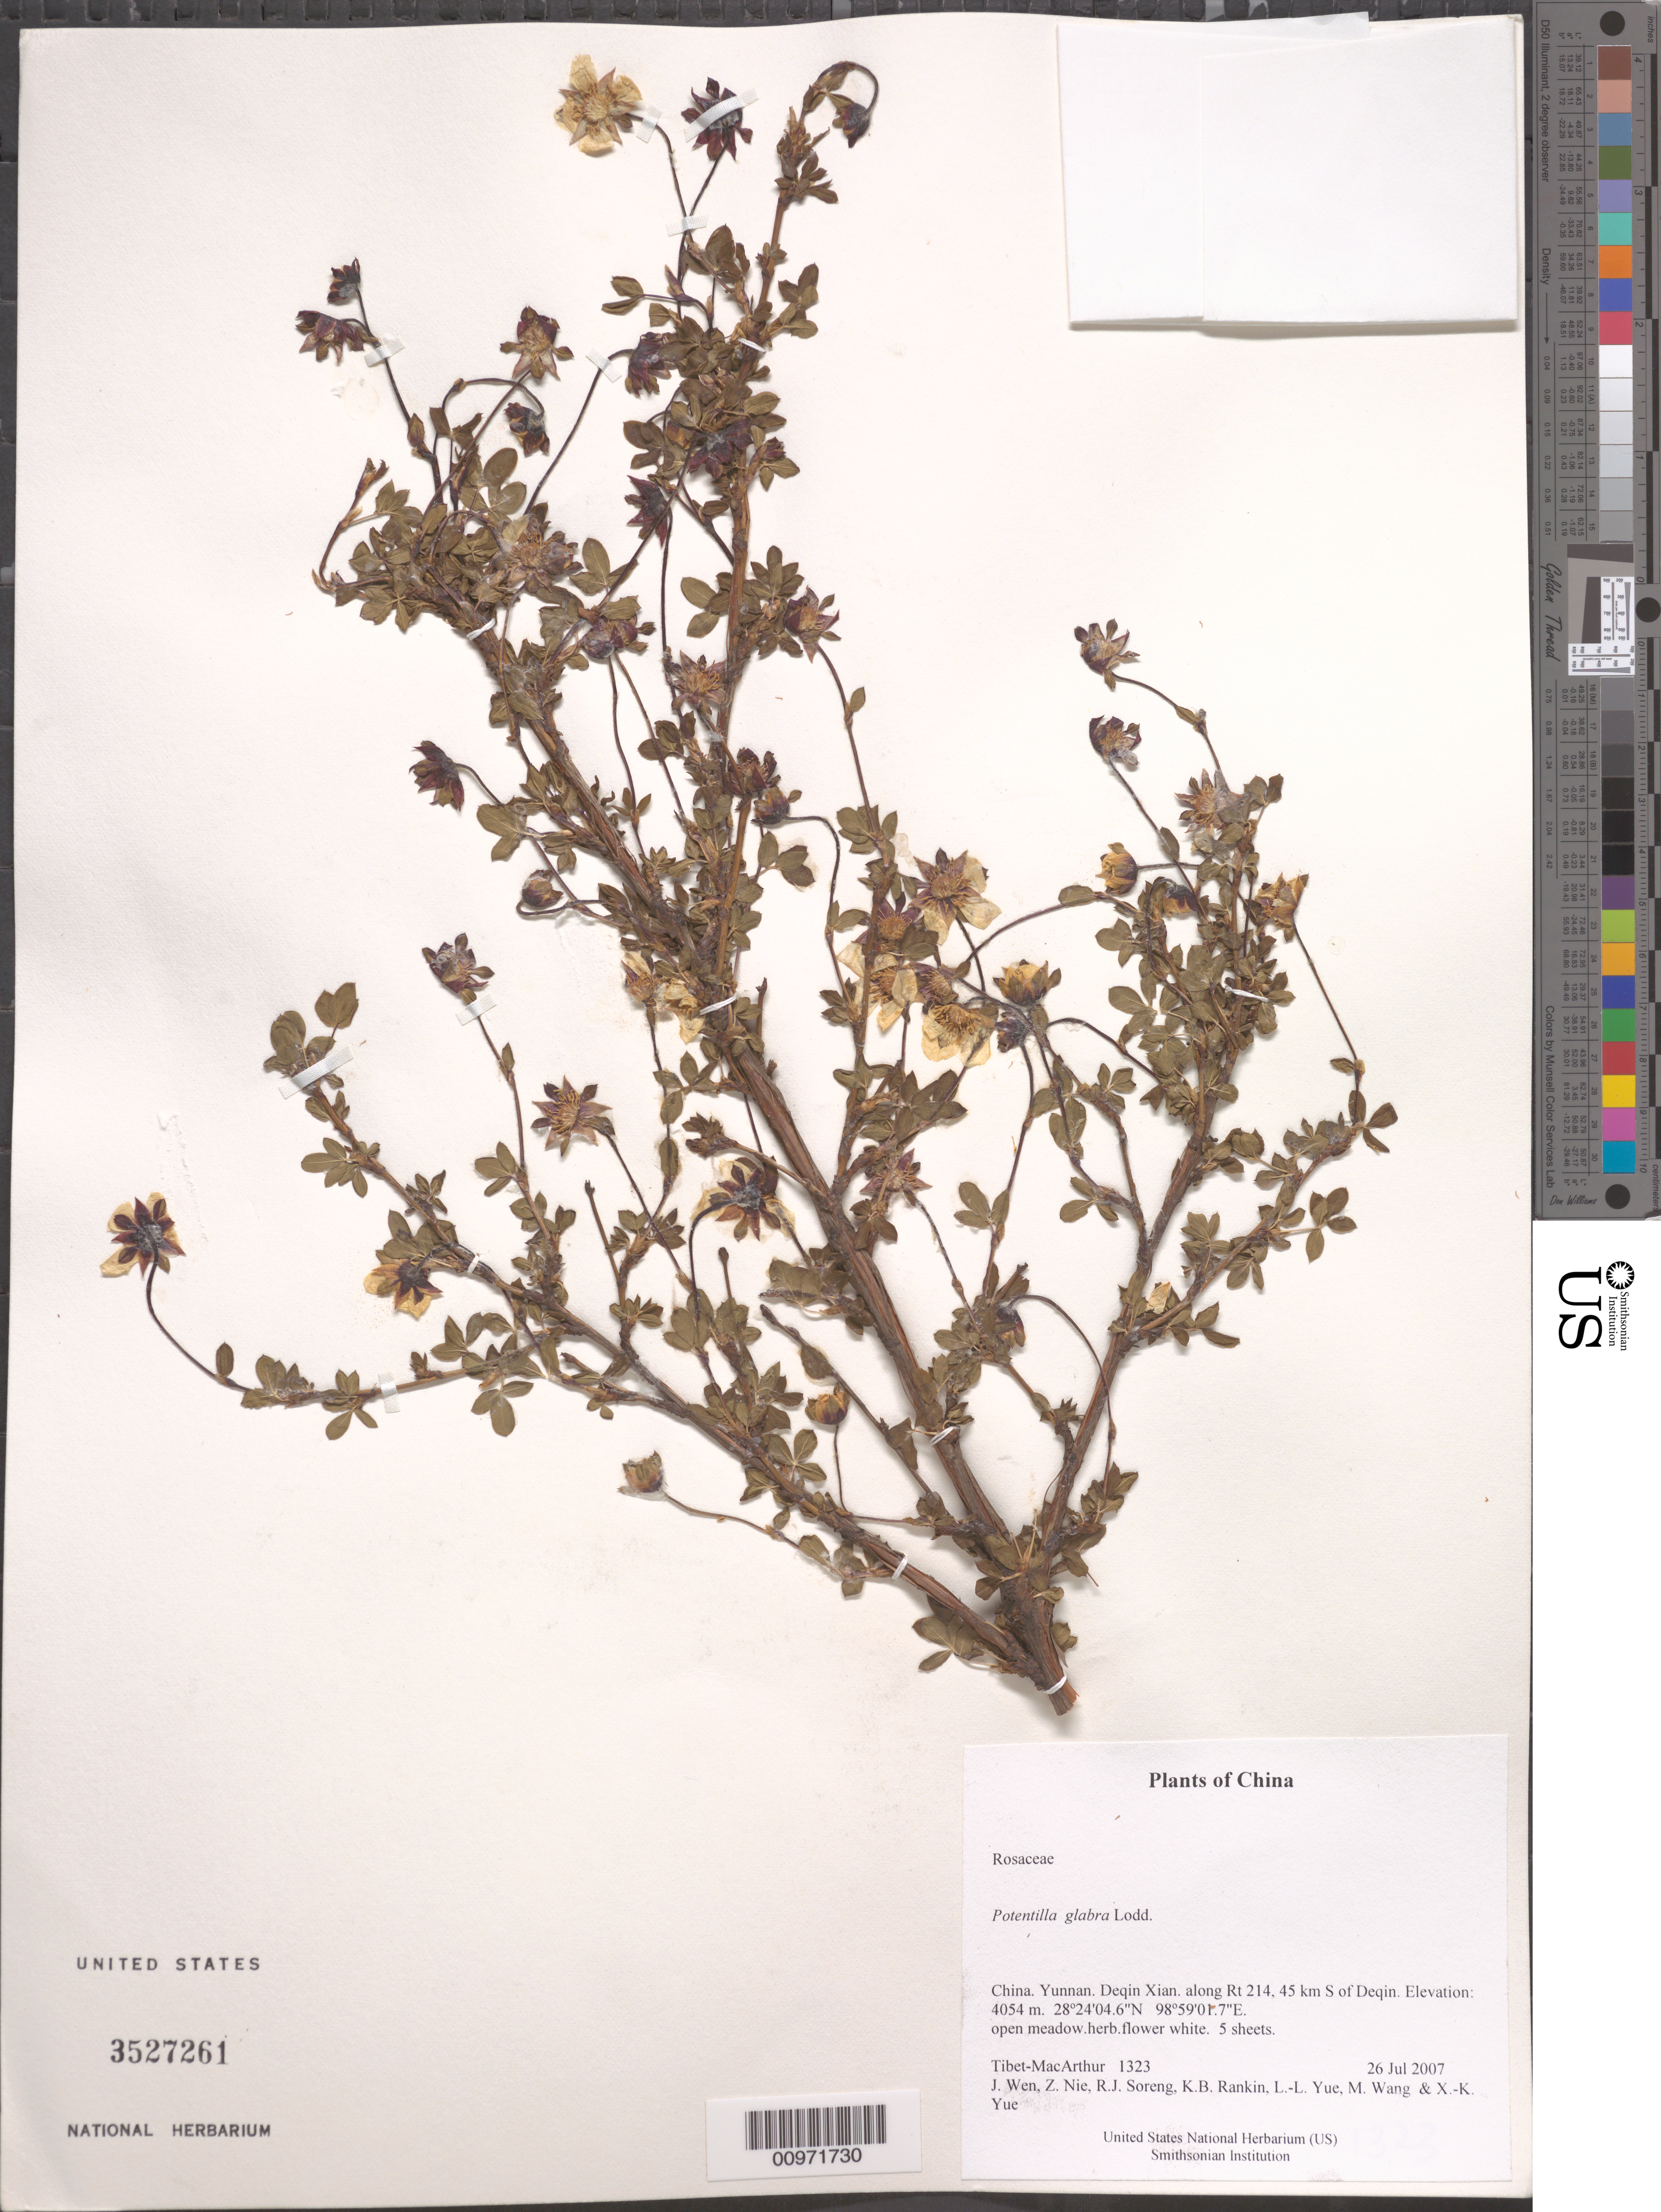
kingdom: Plantae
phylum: Tracheophyta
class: Magnoliopsida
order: Rosales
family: Rosaceae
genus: Dasiphora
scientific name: Dasiphora glabra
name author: (G. Lodd.) Soják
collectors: Tibet-MacArthur, J. Wen, Z. Nie, R. J. Soreng, K. Rankin, L. Yue, M. Wang & X. Yue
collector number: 1323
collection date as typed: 26 Jul 2007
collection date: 2007-07-26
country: China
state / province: Yunnan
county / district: Deqin Xian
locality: along Rt 214, 45 km S of Deqin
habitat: Open meadow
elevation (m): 4054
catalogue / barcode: US 3527261